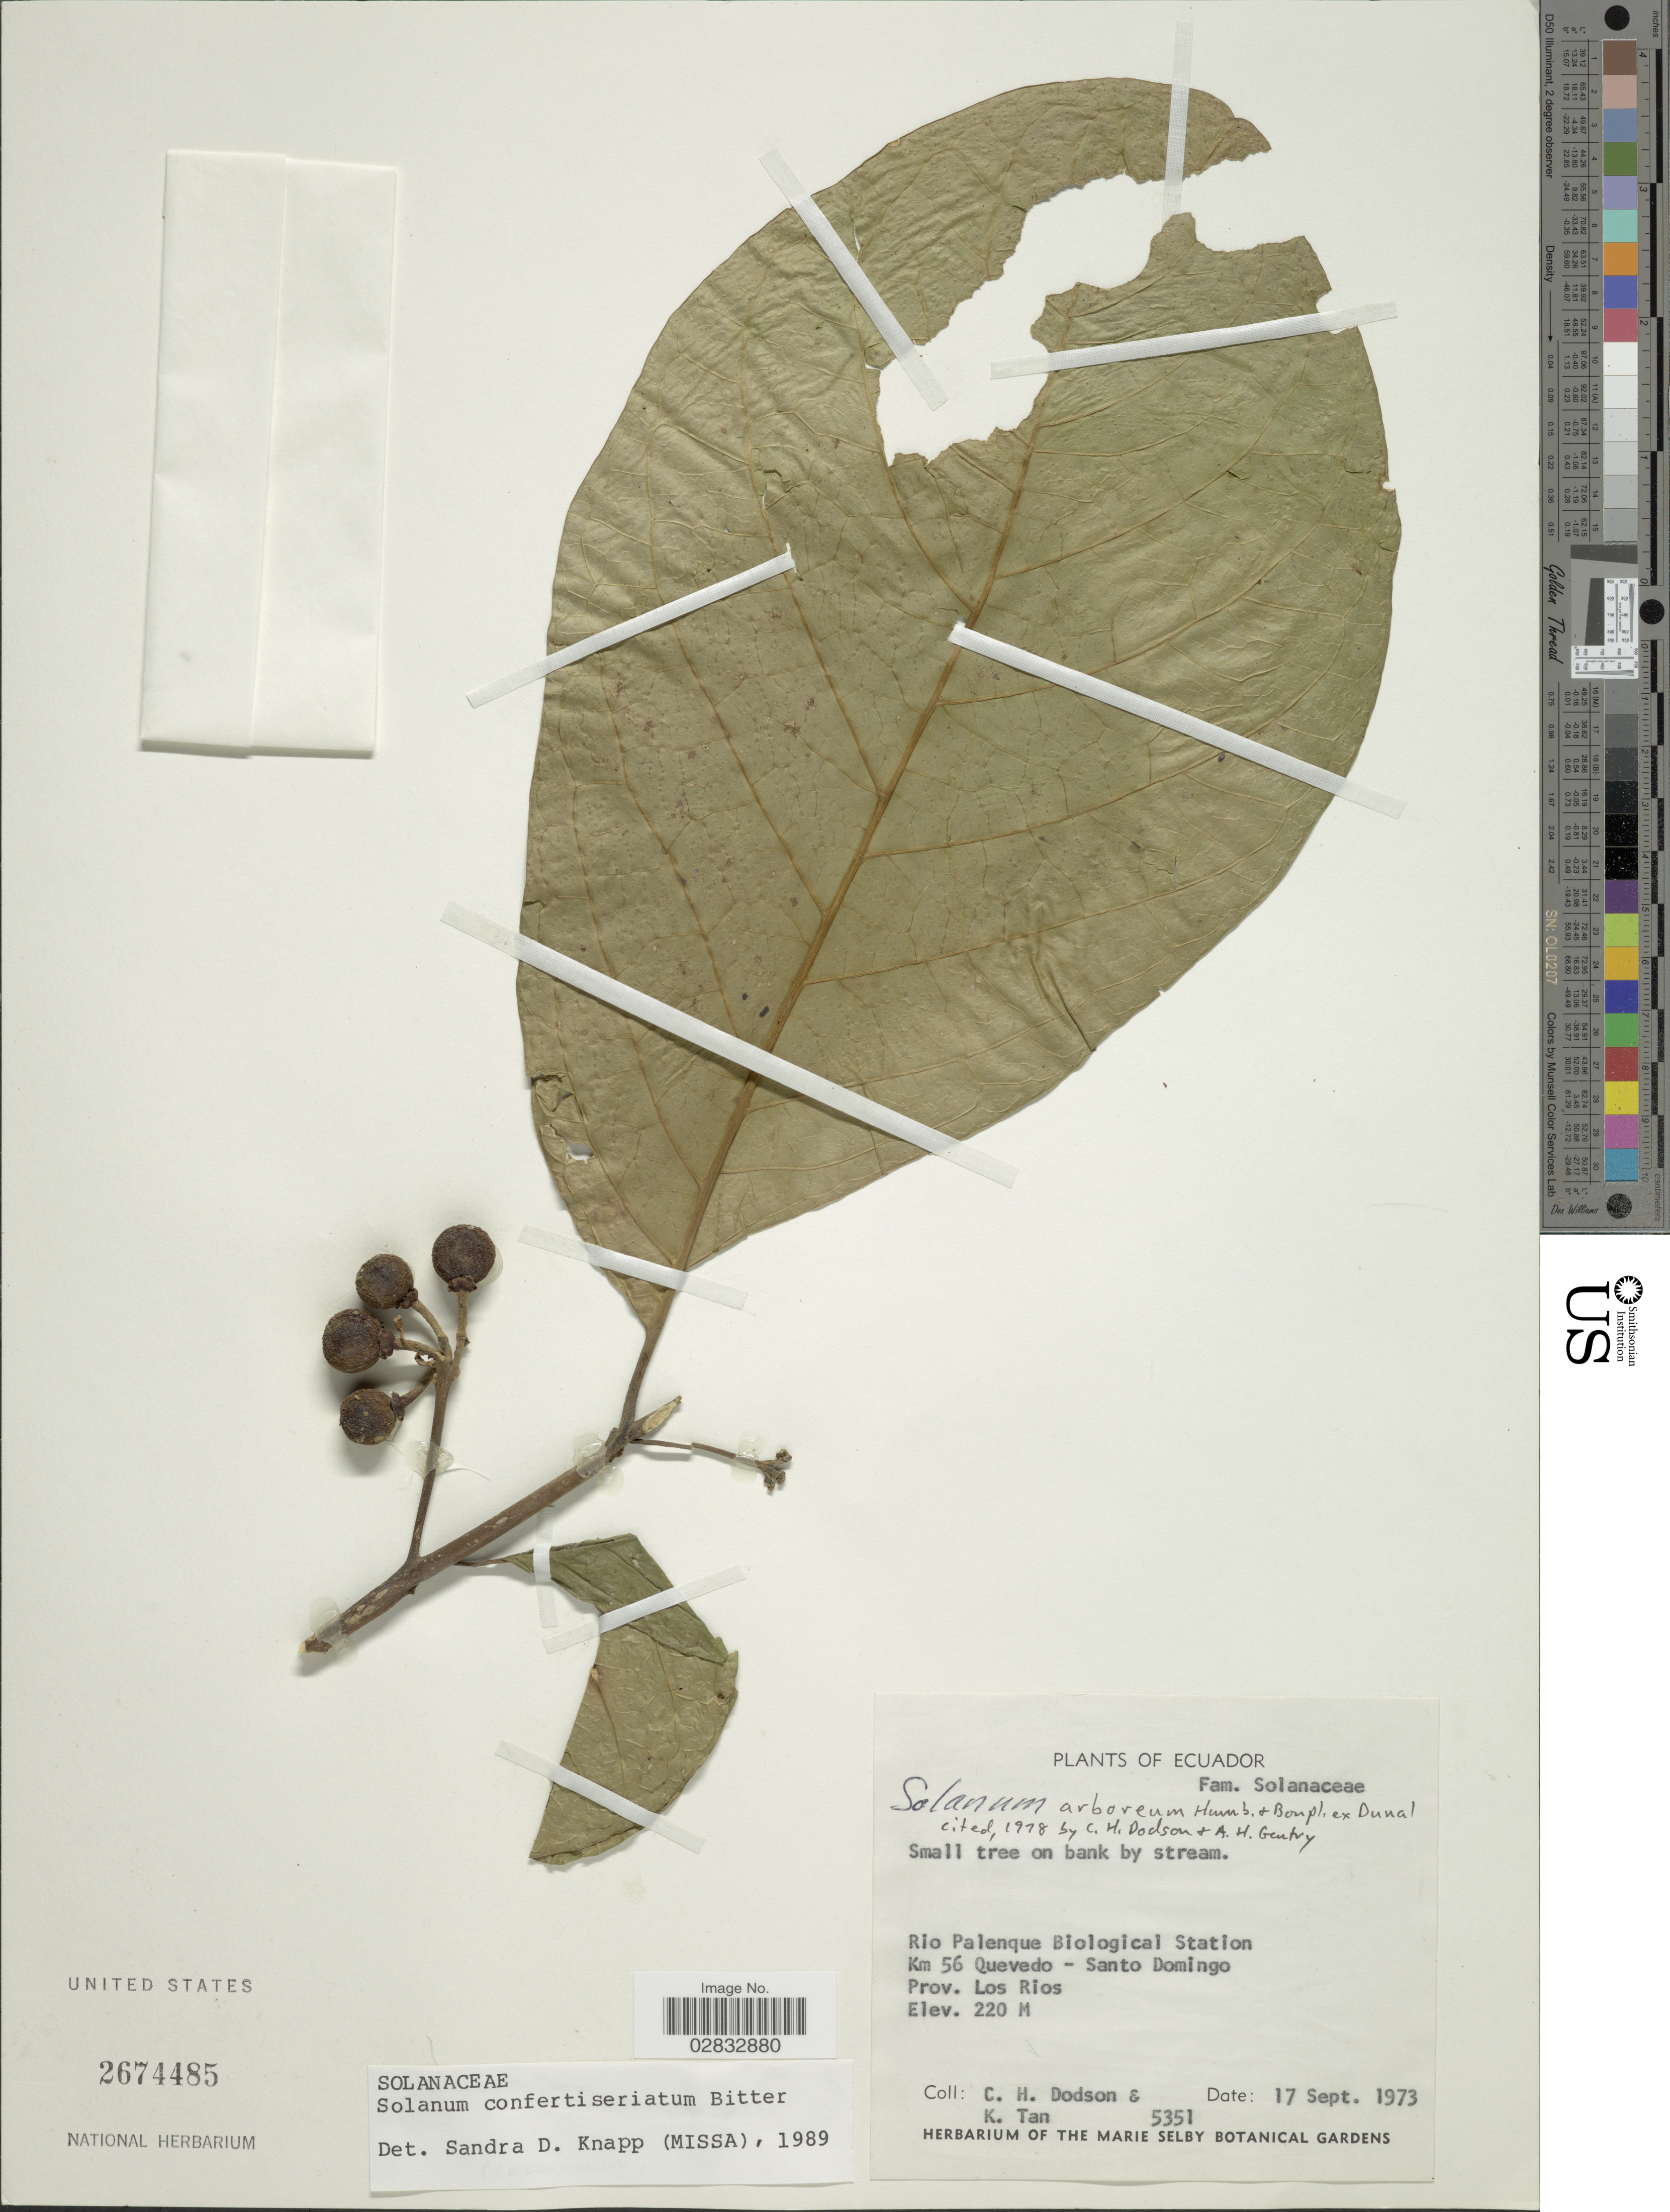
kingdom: Plantae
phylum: Tracheophyta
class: Magnoliopsida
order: Solanales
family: Solanaceae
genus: Solanum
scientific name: Solanum confertiseriatum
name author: Bitter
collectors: C. H. Dodson & K. Tan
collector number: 5351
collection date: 1973-09-17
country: Ecuador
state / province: Los Ríos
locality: Rio Palenque Biological Station Km 56 Quevedo - Santo Domingo.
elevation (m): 220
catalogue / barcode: US 2674485